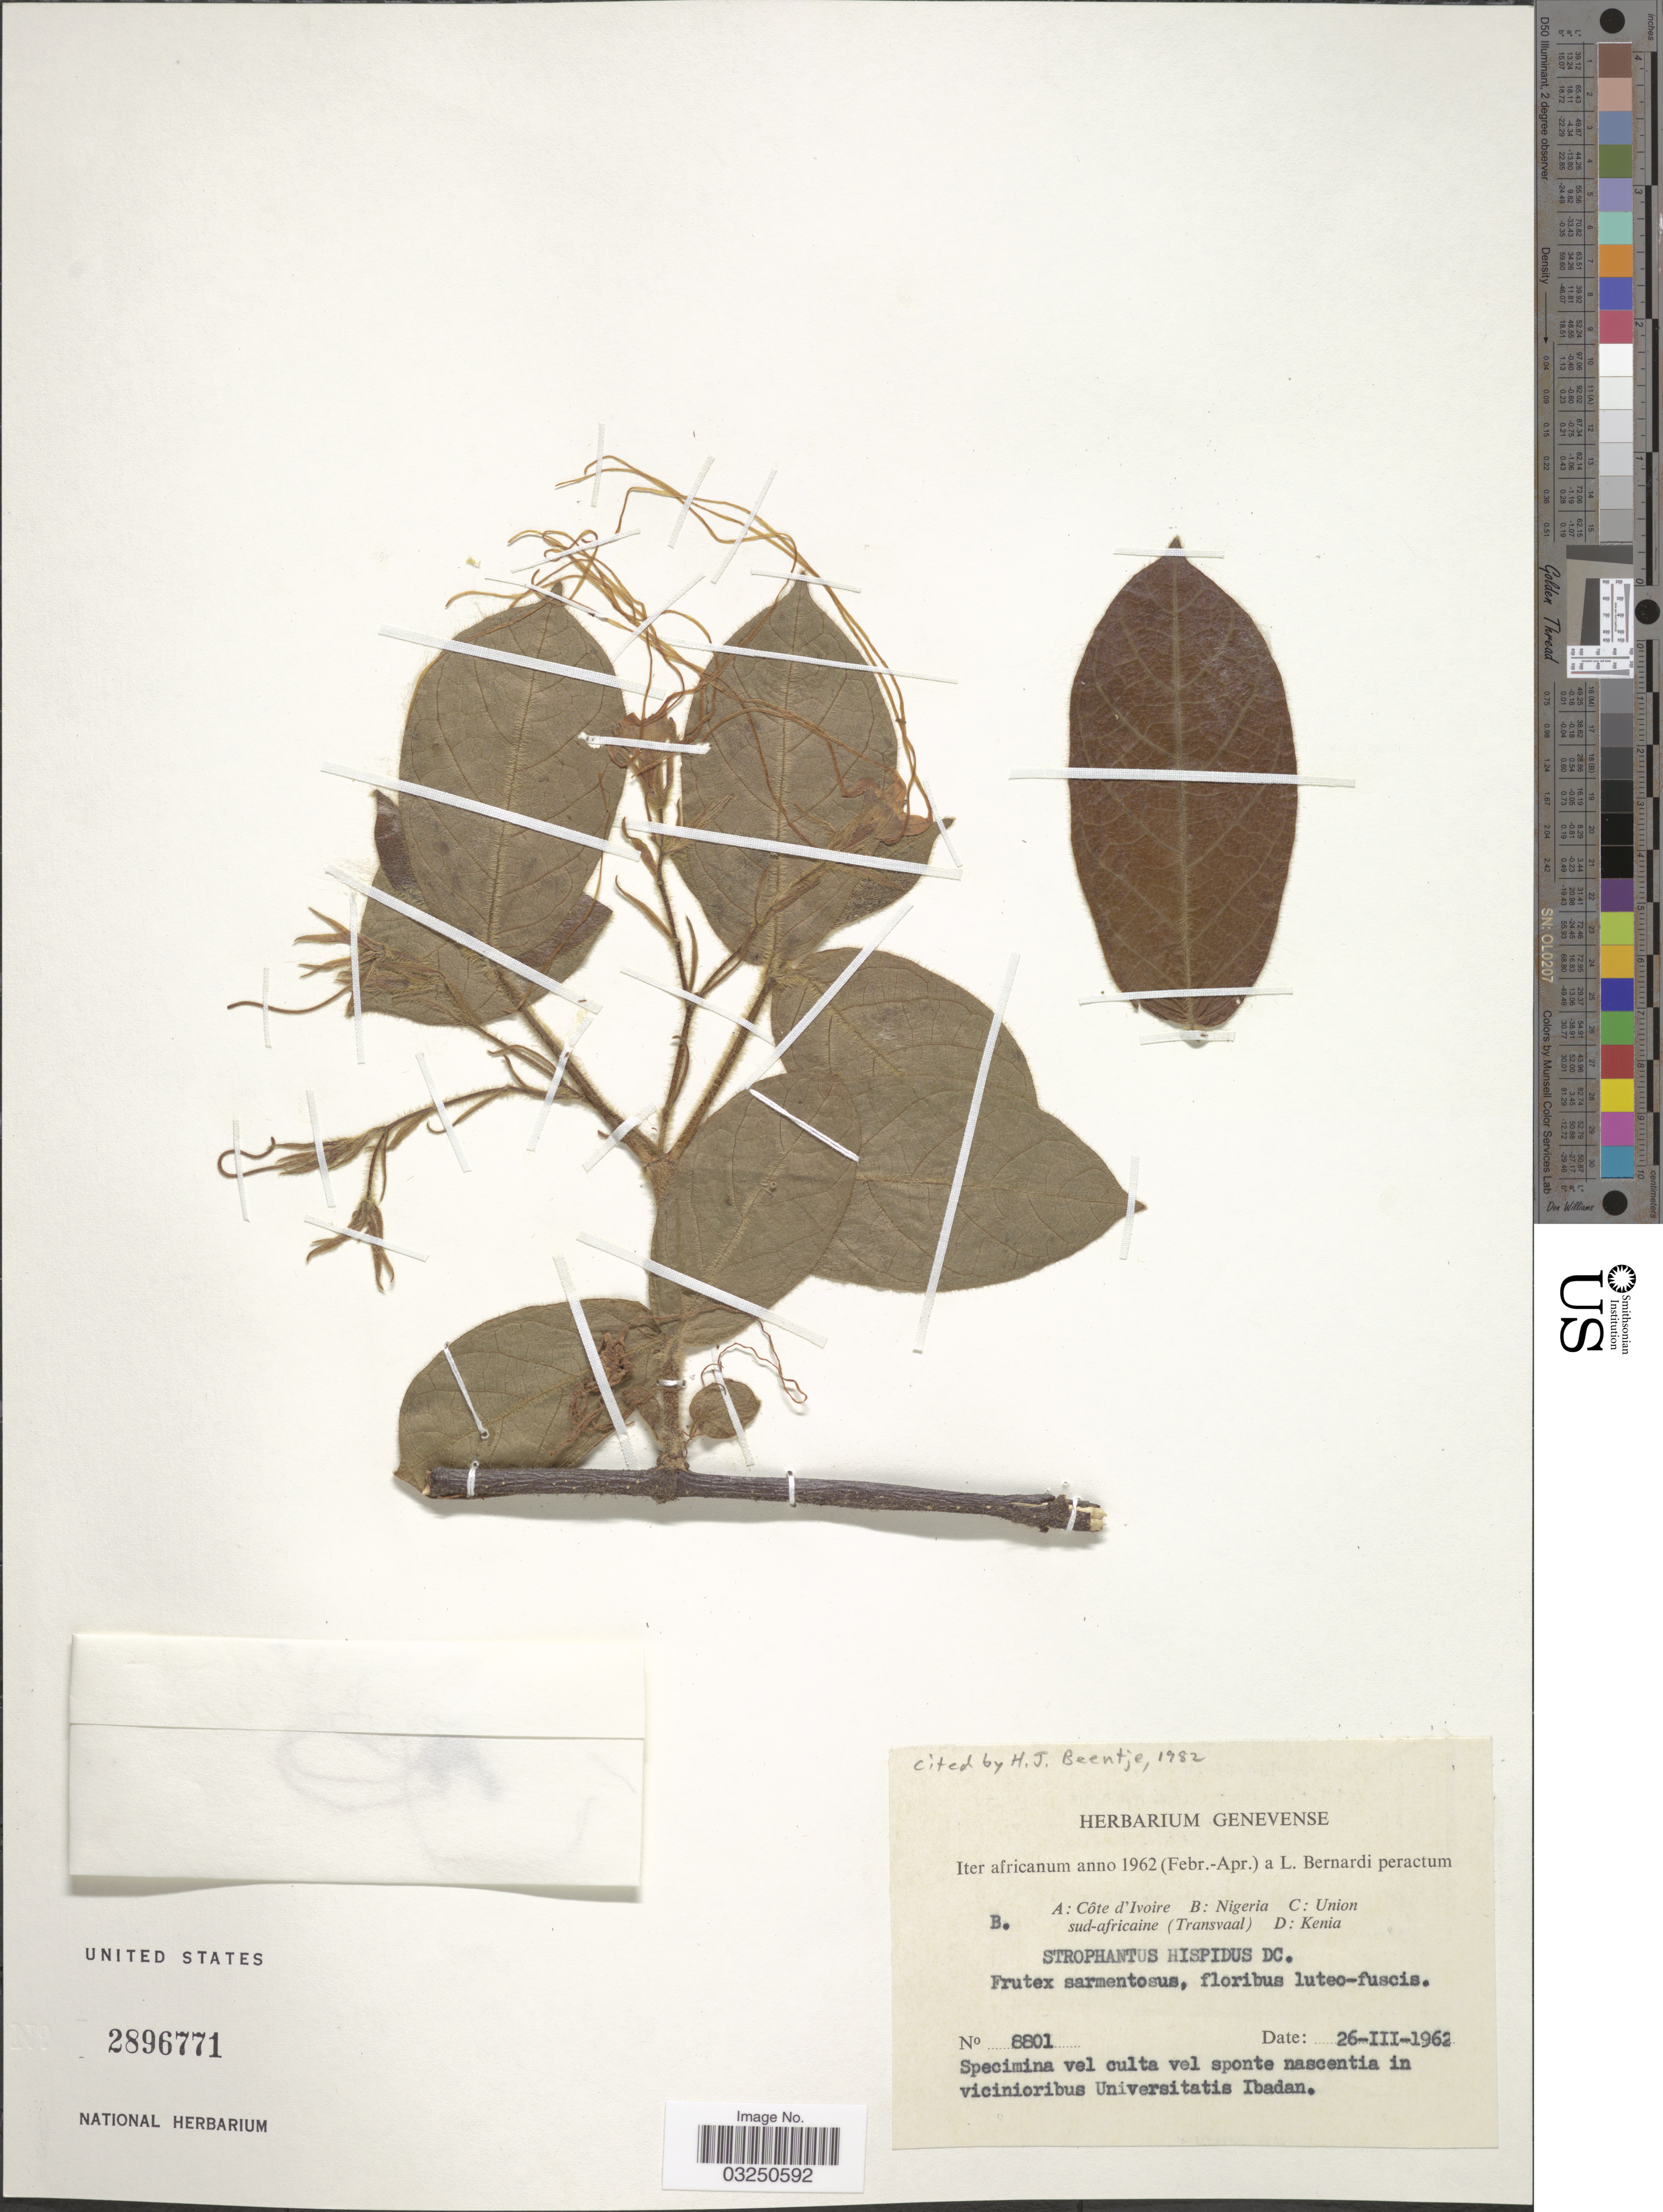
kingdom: Plantae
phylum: Tracheophyta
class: Magnoliopsida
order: Gentianales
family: Apocynaceae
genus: Strophanthus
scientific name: Strophanthus hispidus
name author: DC.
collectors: L. Bernardi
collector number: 8801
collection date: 1962-03-26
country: Nigeria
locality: Vicinioribus Universitatis Ibadan.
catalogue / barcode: US 2896771